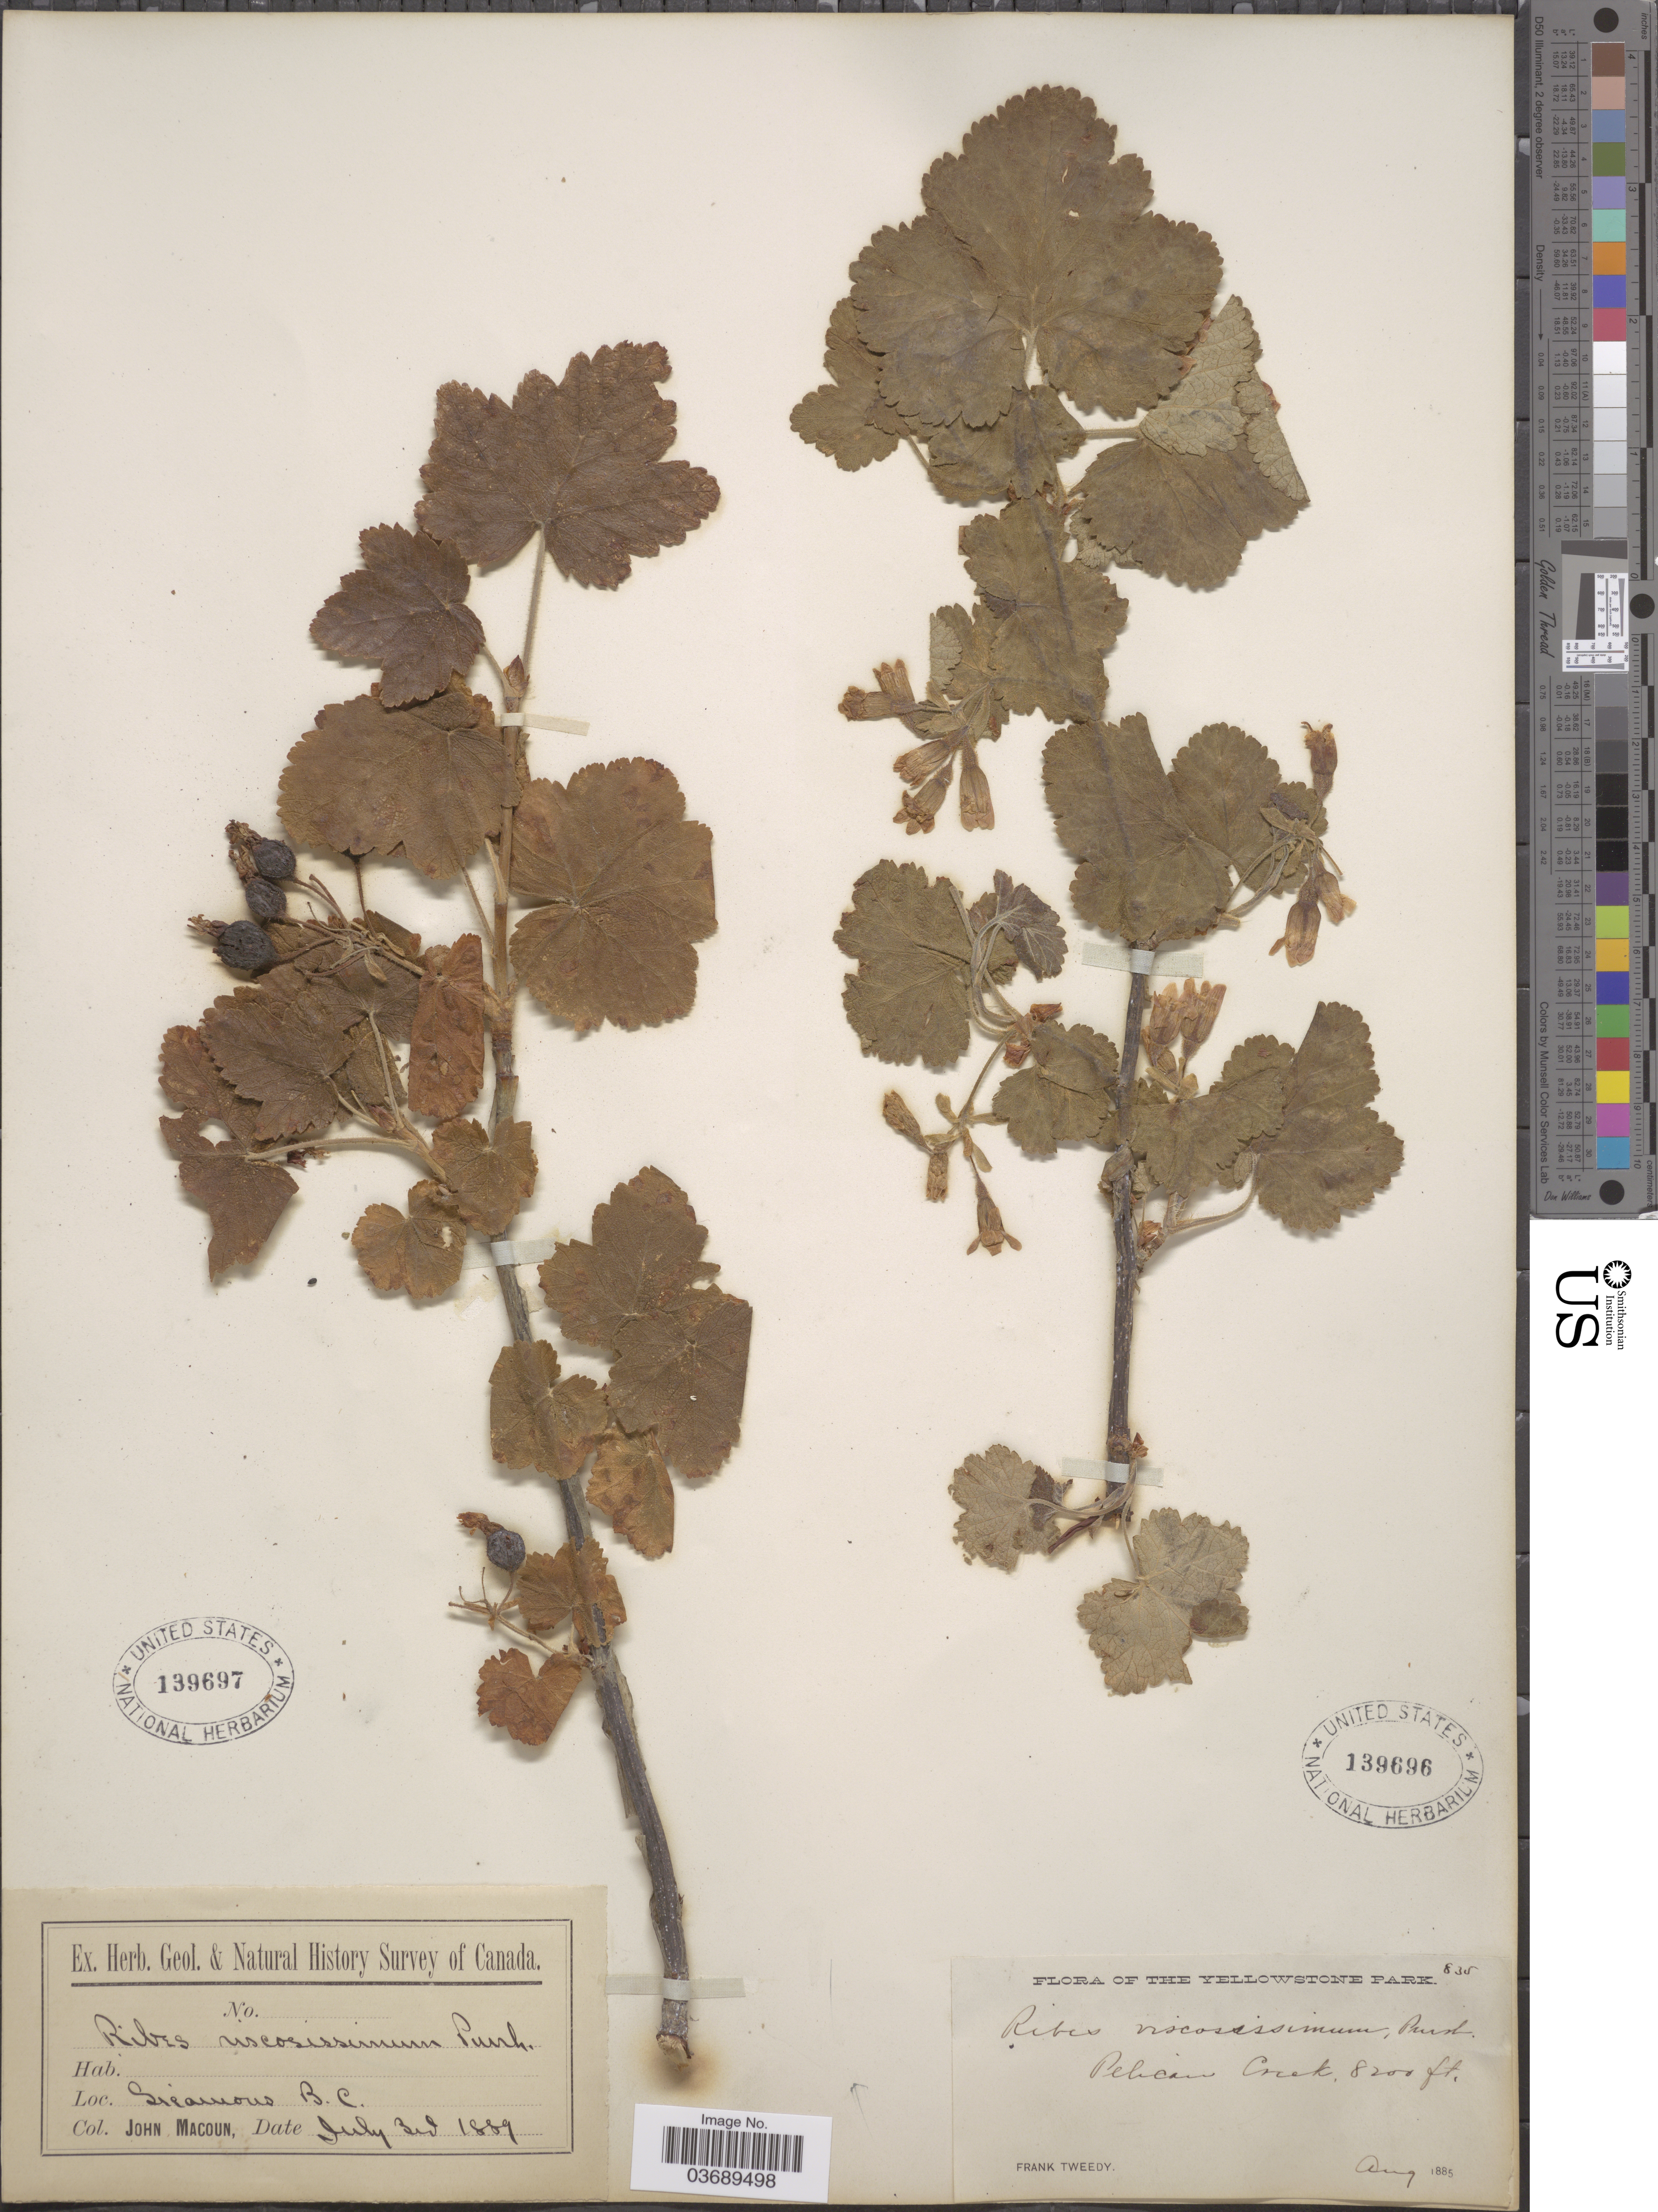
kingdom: Plantae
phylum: Tracheophyta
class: Magnoliopsida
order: Saxifragales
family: Grossulariaceae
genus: Ribes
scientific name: Ribes viscosissimum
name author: Pursh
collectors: J. Macoun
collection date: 1889-07-03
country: Canada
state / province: British Columbia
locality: Sicamous.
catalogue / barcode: US 139697-2